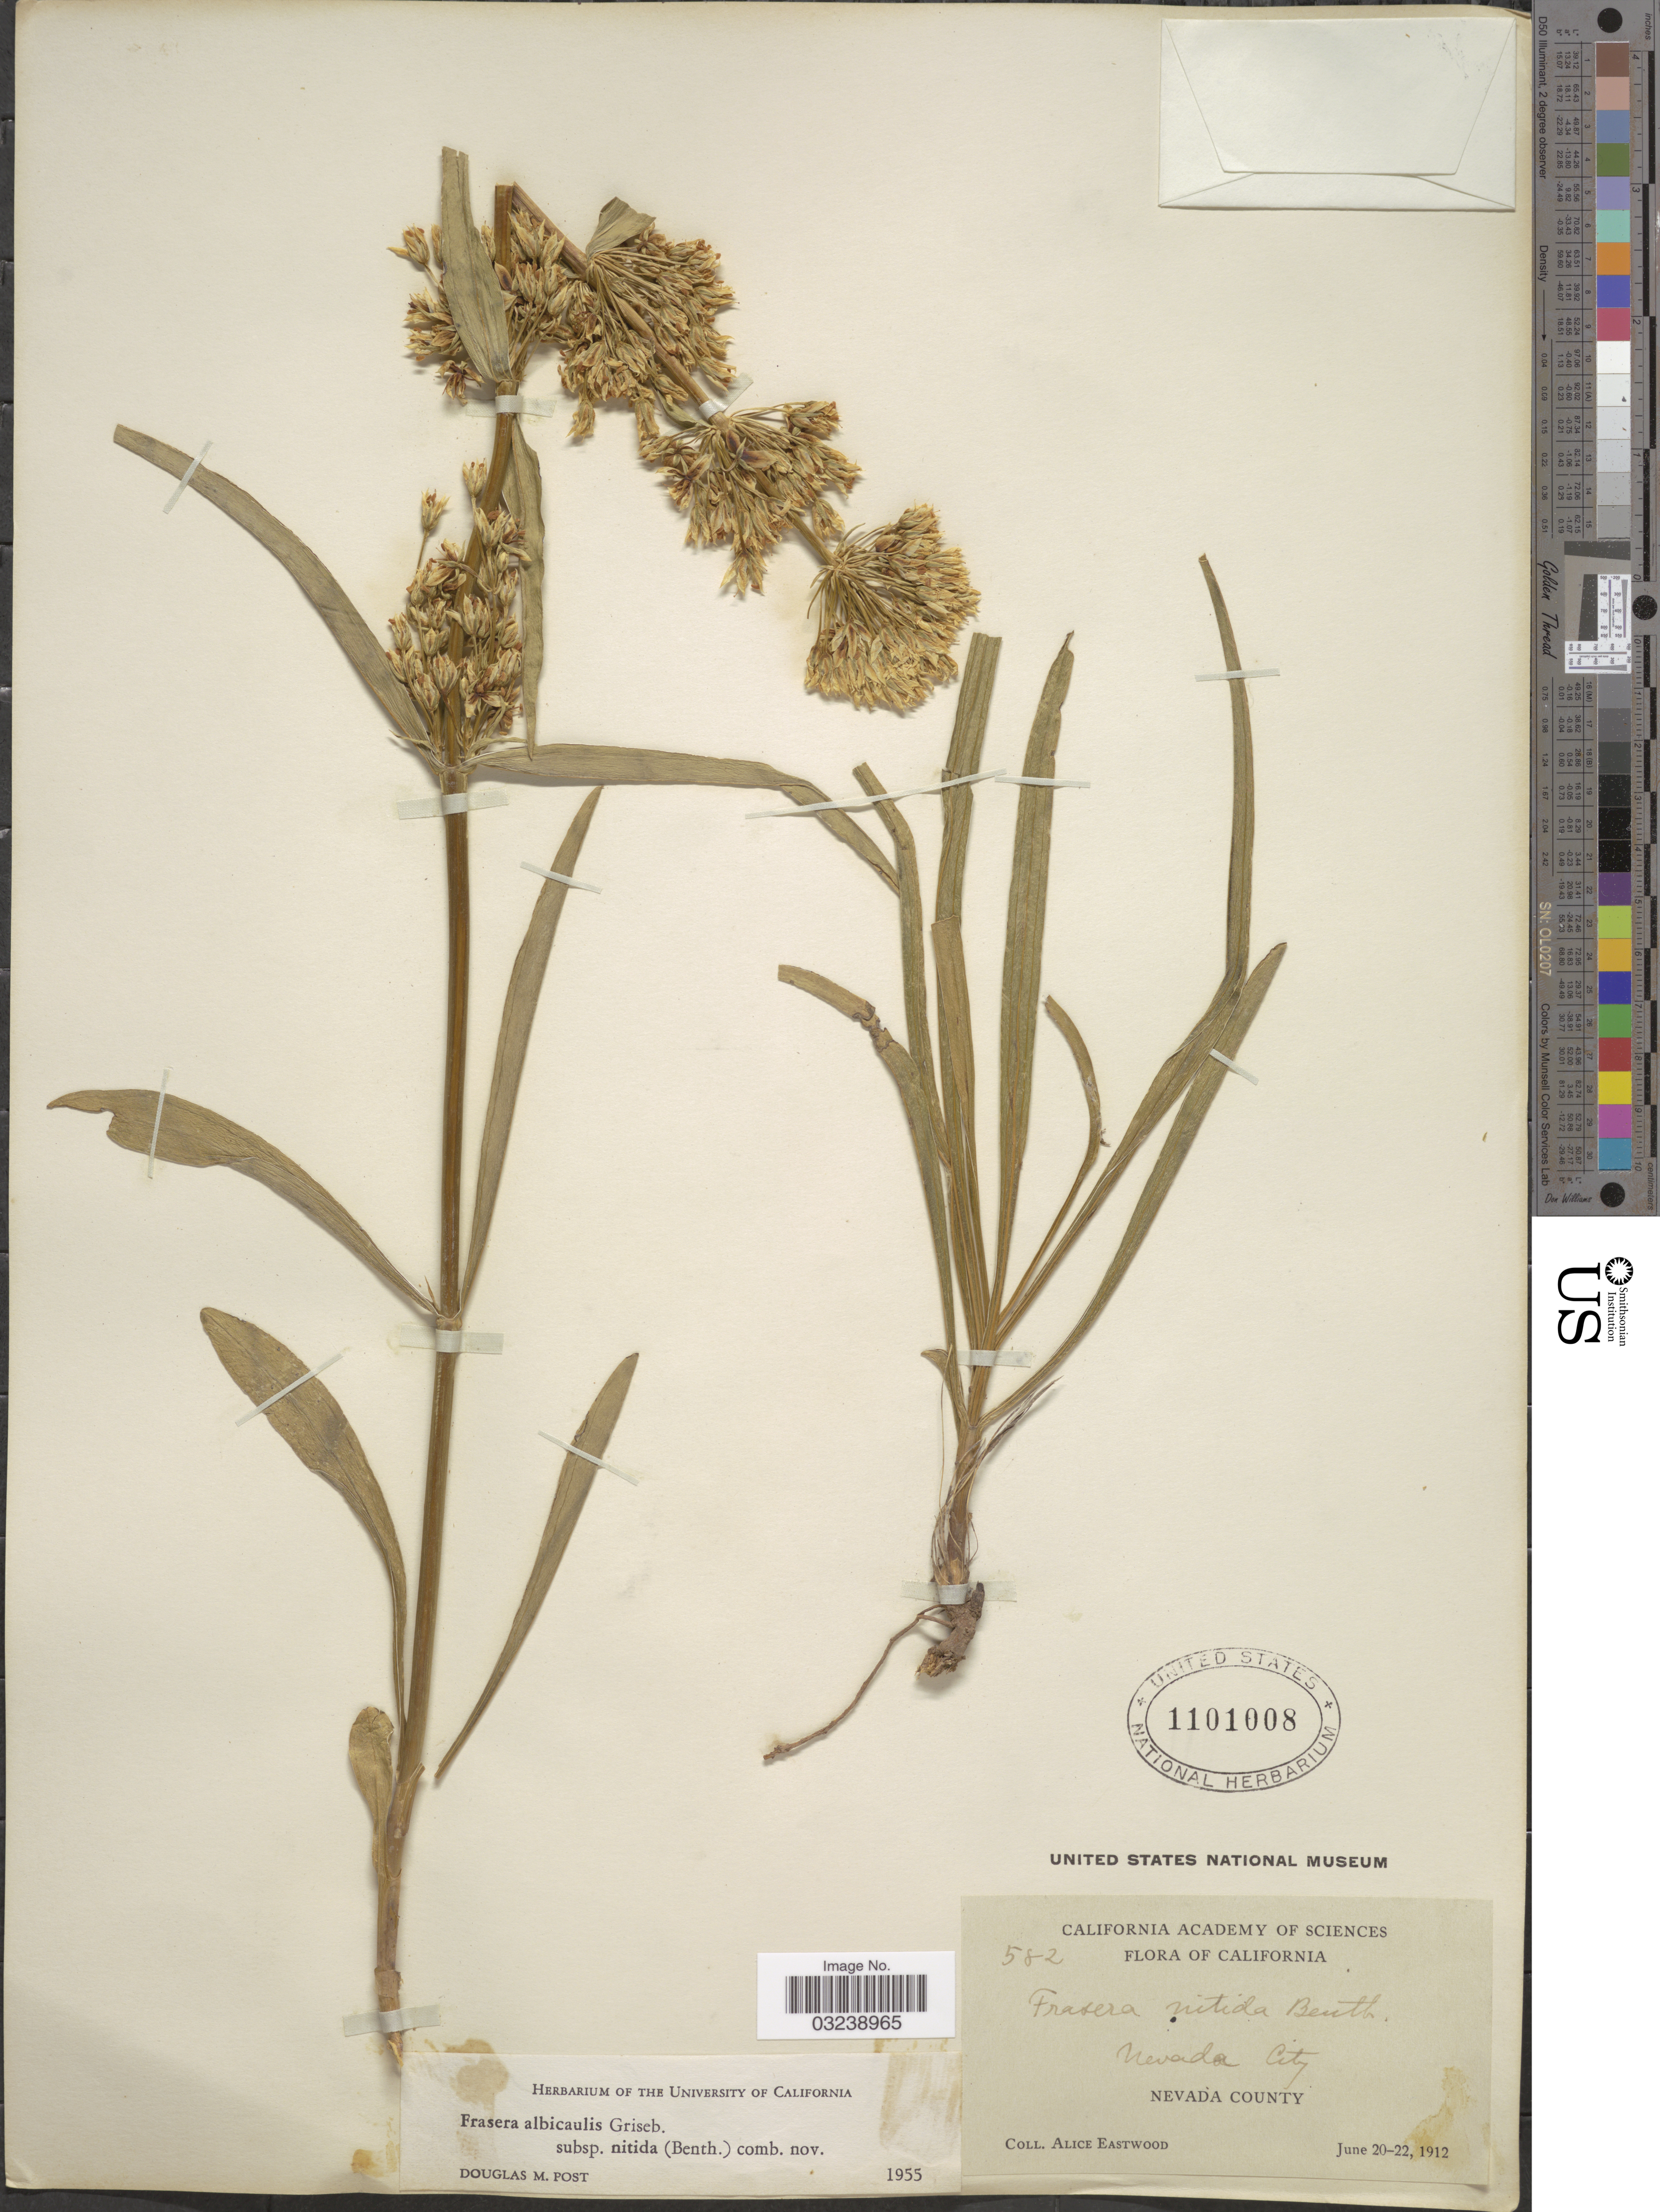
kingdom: Plantae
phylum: Tracheophyta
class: Magnoliopsida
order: Gentianales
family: Gentianaceae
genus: Frasera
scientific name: Frasera albicaulis var. nitida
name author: (Benth.) C.L. Hitchc.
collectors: A. Eastwood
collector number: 582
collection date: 1912-06-20/1912-06-22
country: United States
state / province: California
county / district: Nevada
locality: Nevada City. Nevada County.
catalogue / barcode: US 1101008